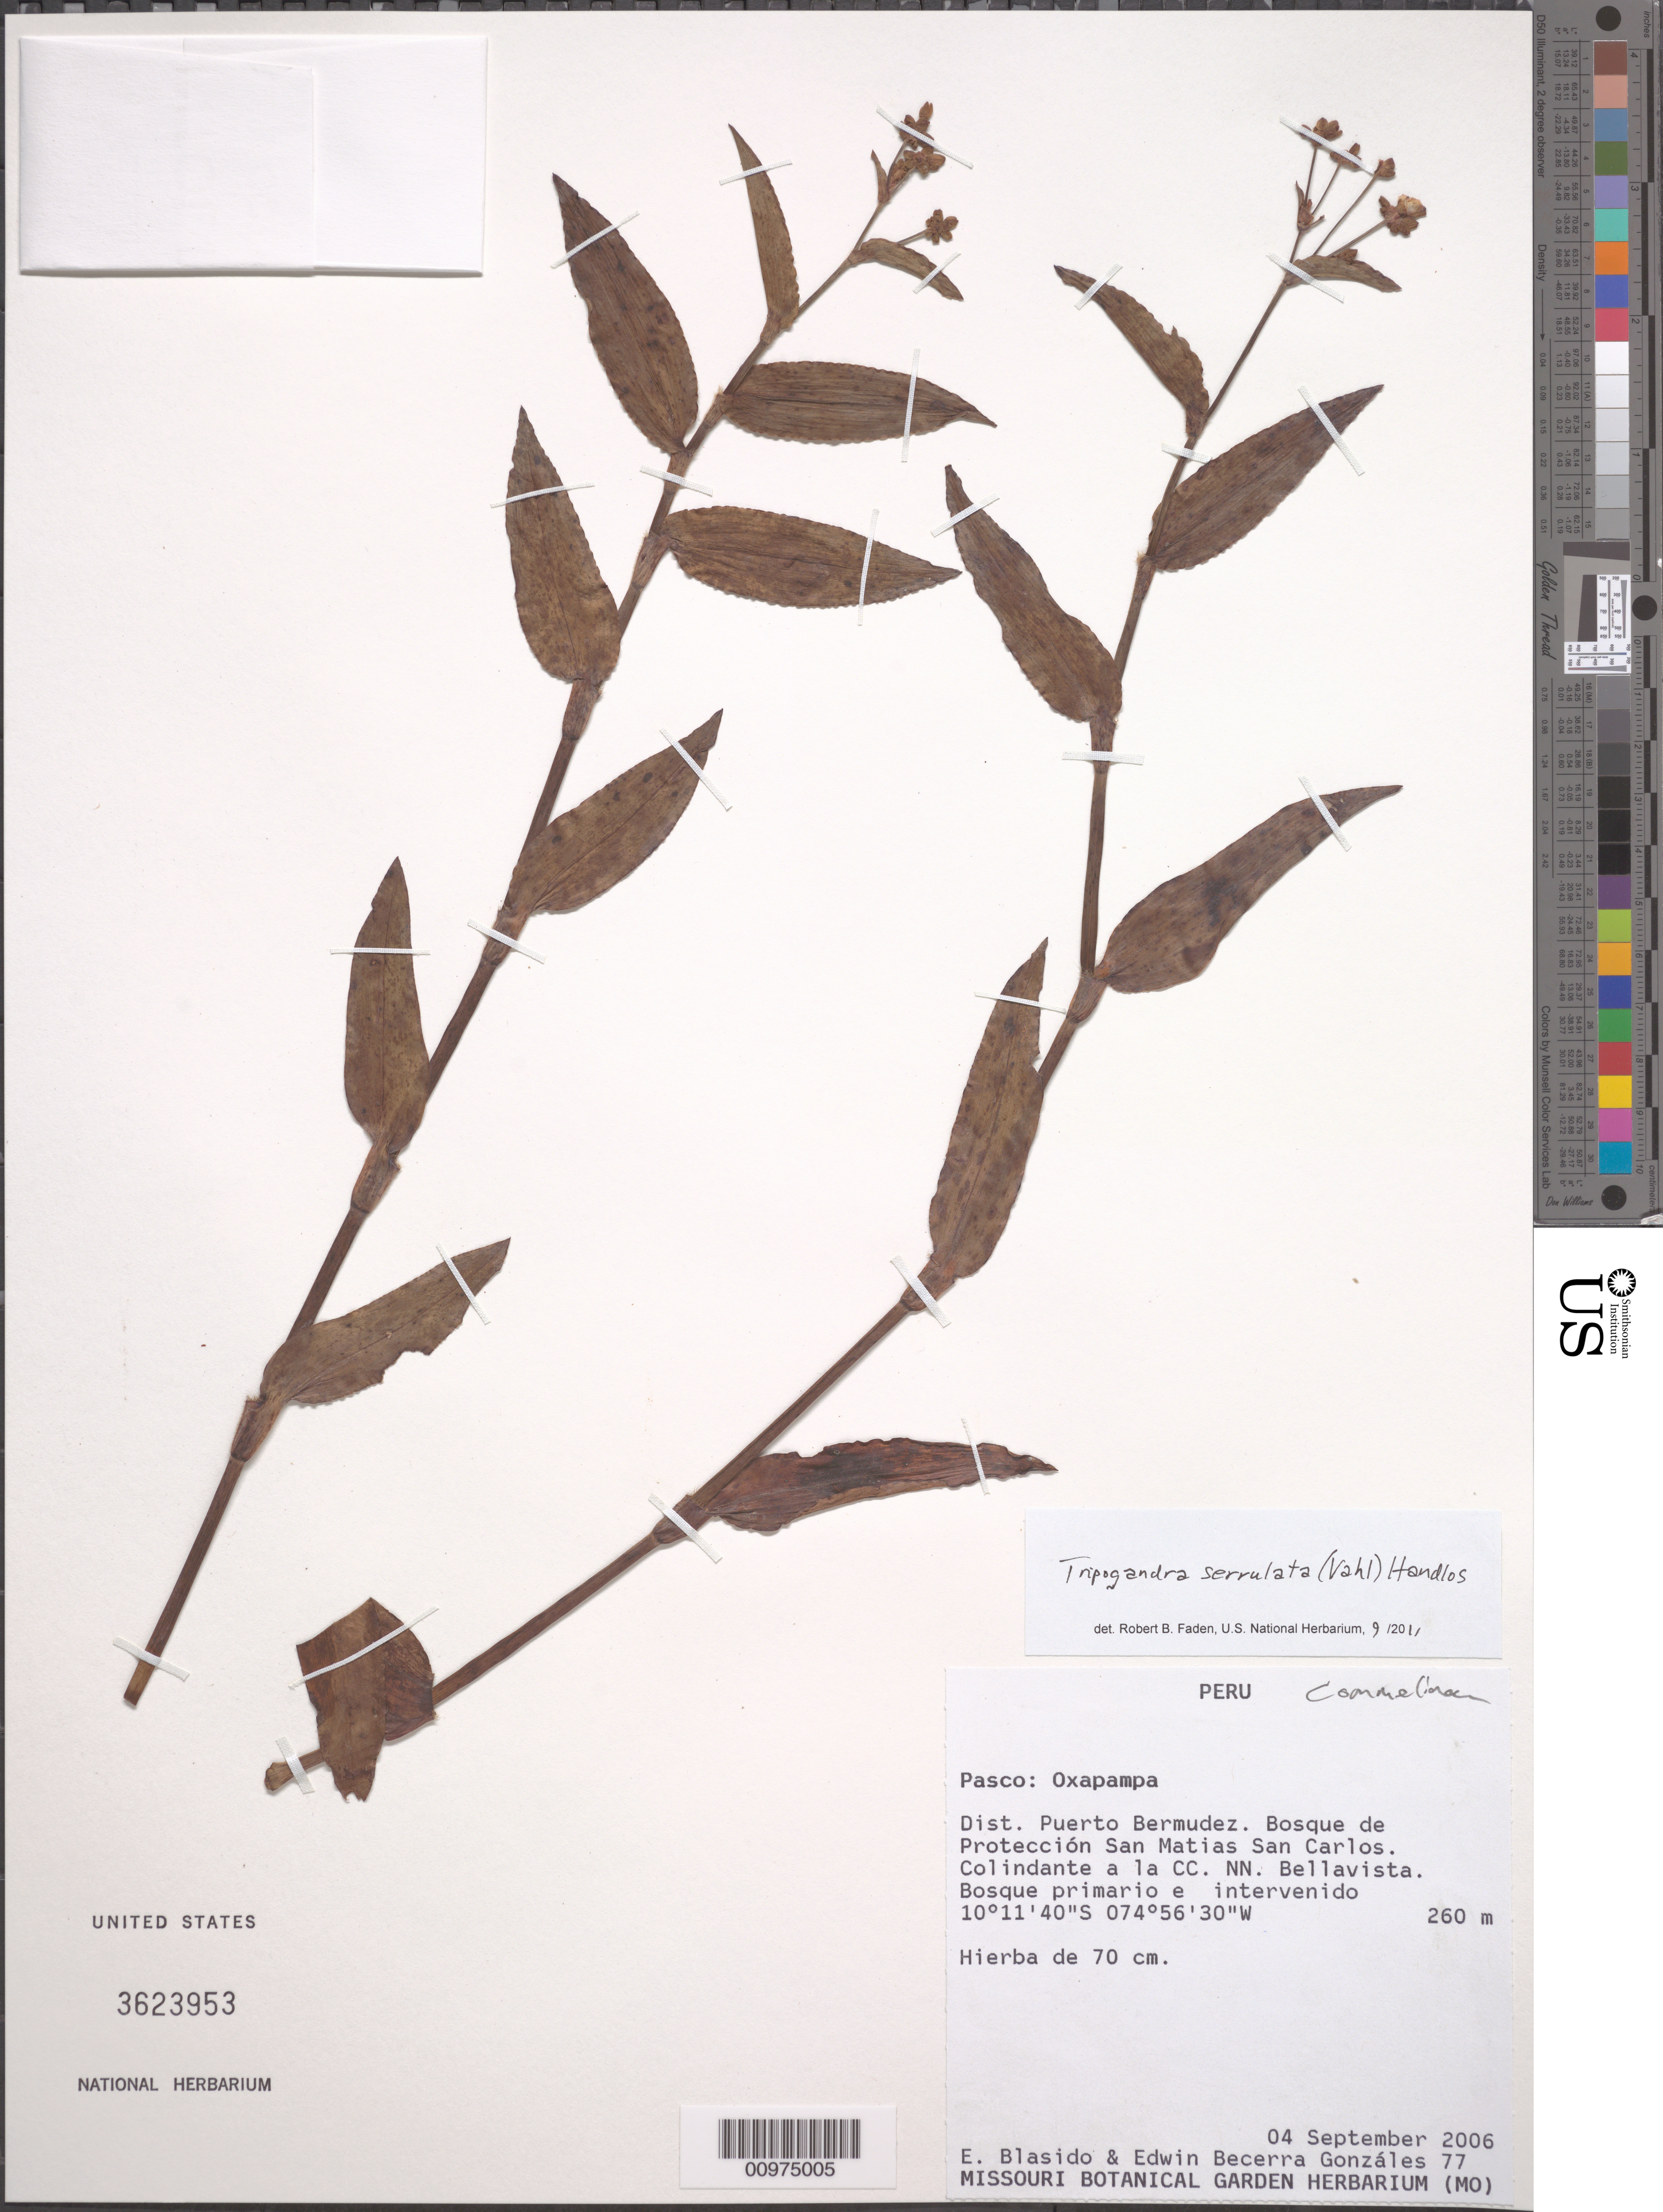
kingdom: Plantae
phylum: Tracheophyta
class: Liliopsida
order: Commelinales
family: Commelinaceae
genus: Tripogandra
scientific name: Tripogandra serrulata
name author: (Vahl) Handlos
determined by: Faden, Robert B., (US), Smithsonian Institution - National Museum of Natural History (UNITED STATES)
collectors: E. Blasido & E. Gonzáles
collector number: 77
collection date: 2006-09-04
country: Peru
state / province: Pasco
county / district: Oxapampa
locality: Bosque de Protección San Matias San Carlos. Colindante a la CC. NN. Bellavista.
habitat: Bosque priario e intervenido.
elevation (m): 260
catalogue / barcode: US 3623953